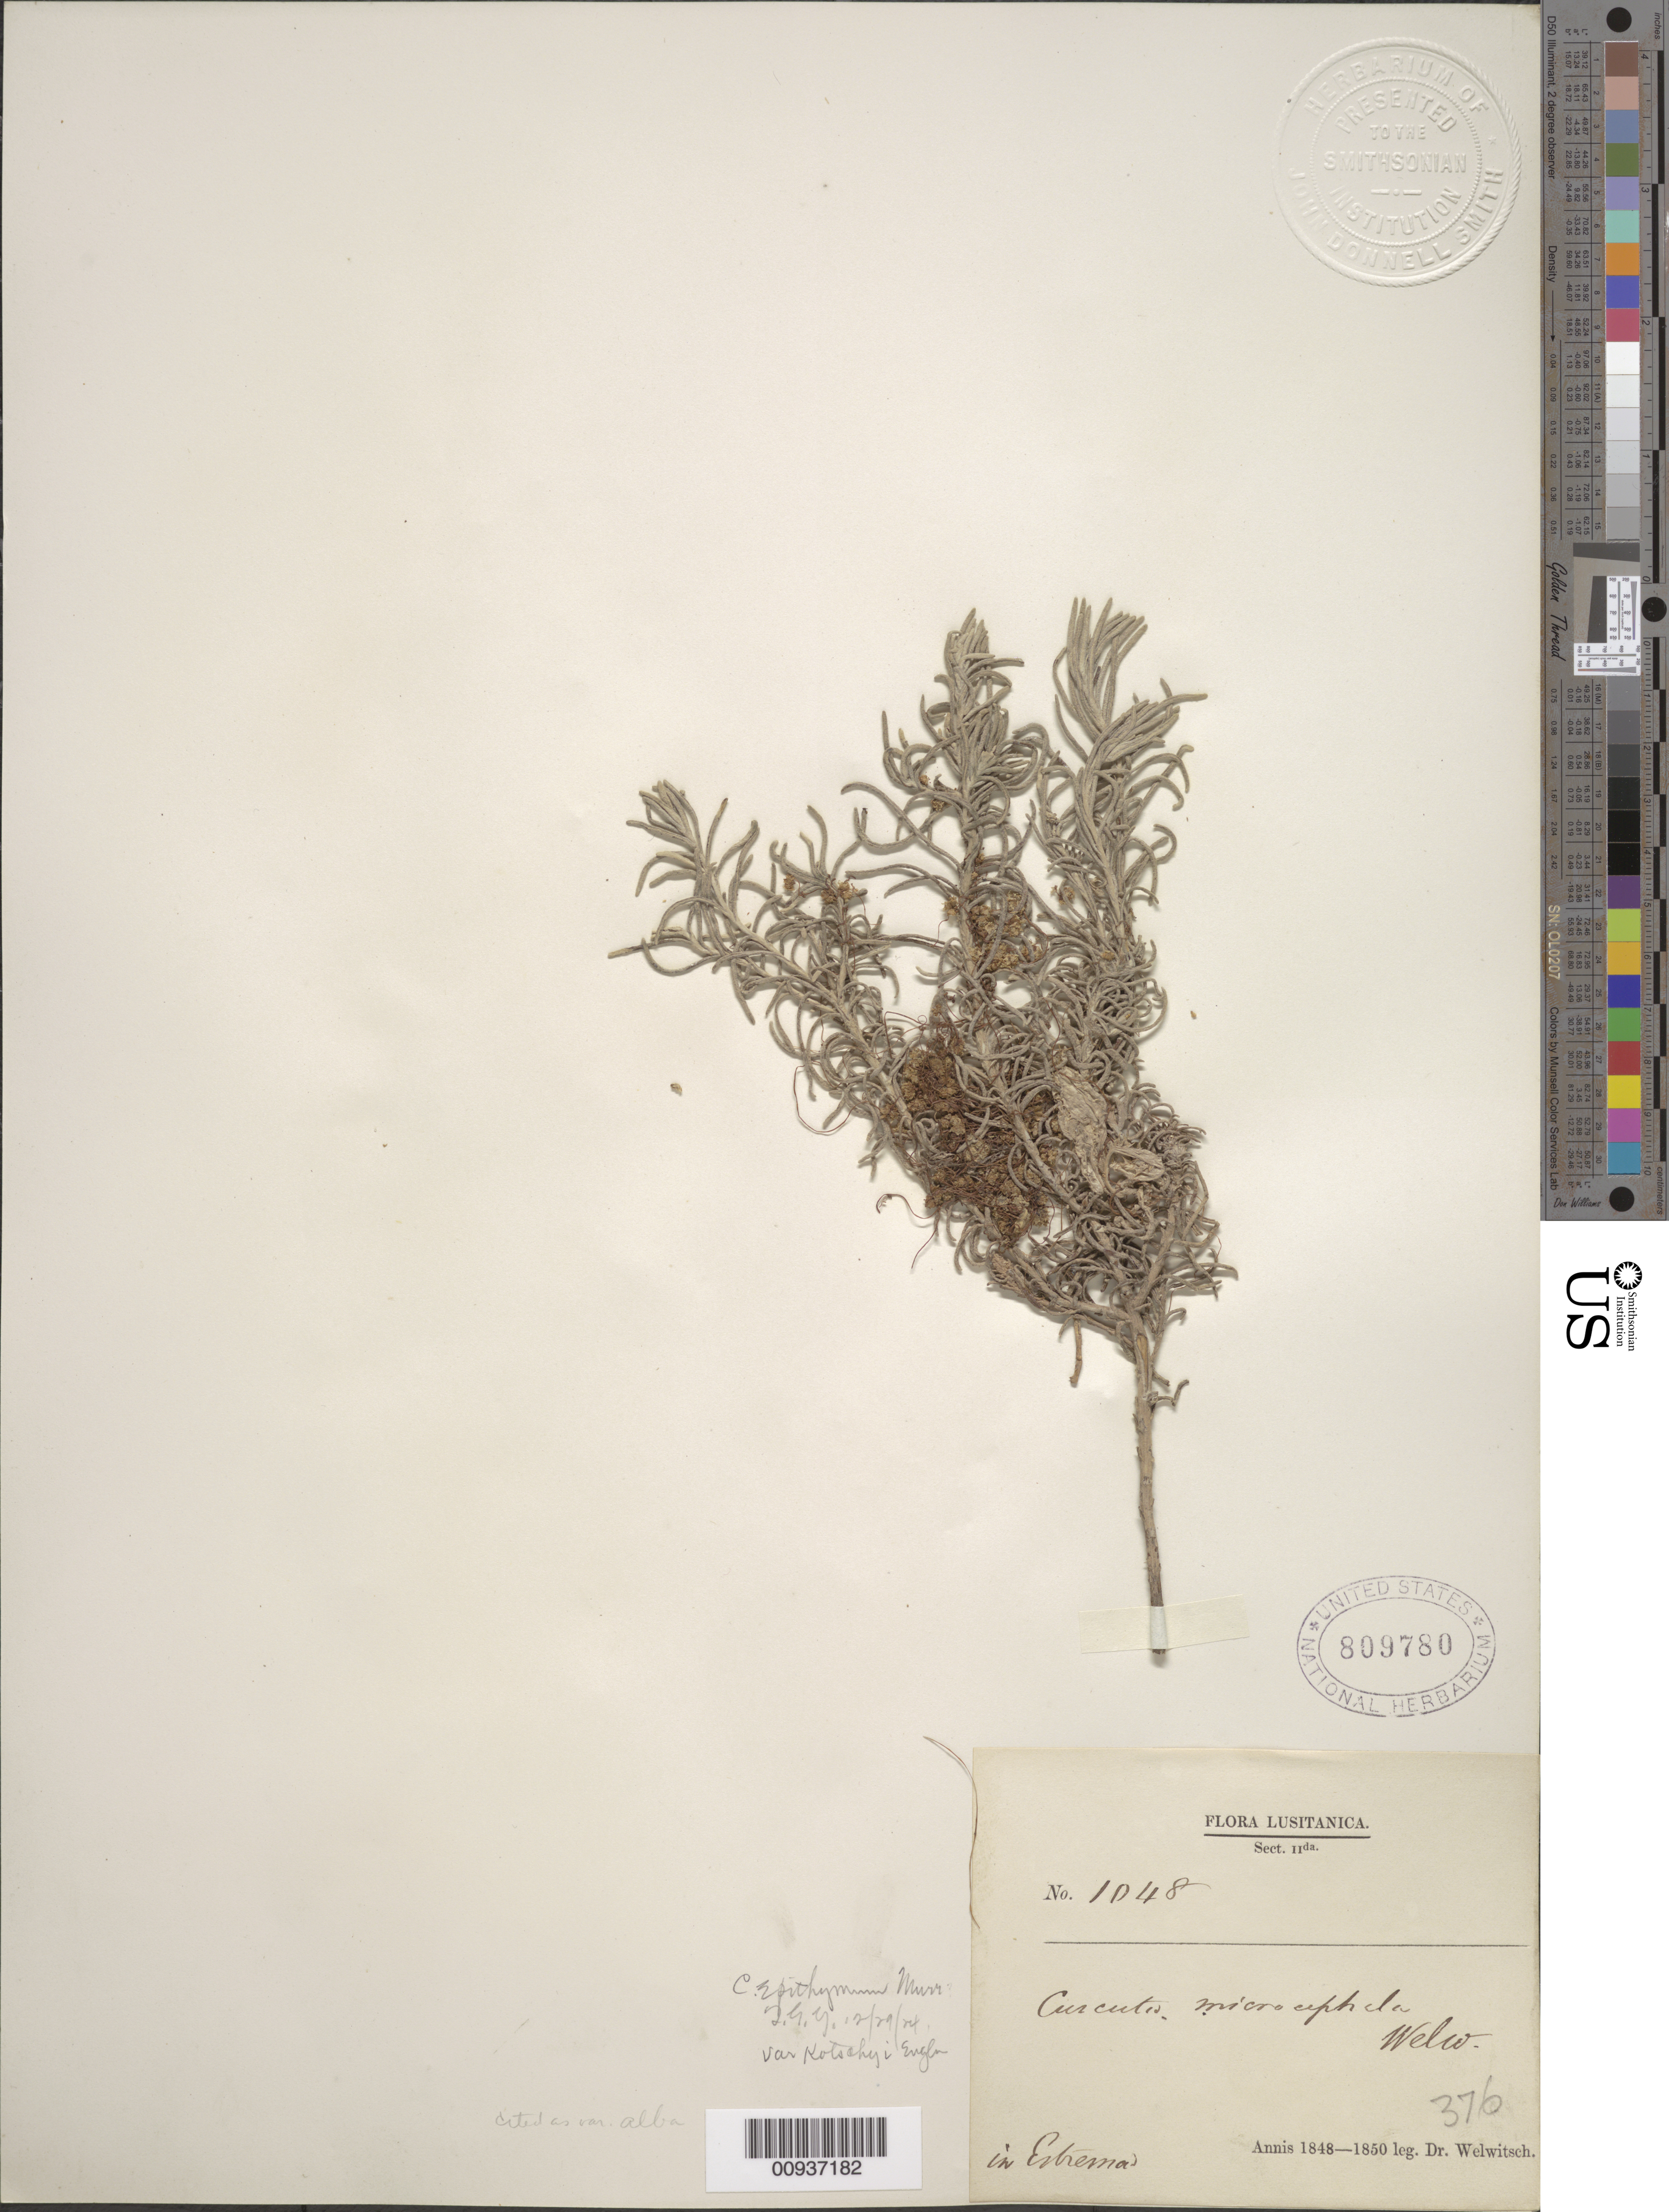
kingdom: Plantae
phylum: Tracheophyta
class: Magnoliopsida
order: Solanales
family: Convolvulaceae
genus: Cuscuta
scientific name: Cuscuta epithymum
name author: Murray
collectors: F. M. Welwitsch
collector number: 1048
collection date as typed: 1848 to -- --- 1850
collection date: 1848/1850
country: Portugal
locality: In Estrema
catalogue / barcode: US 809780